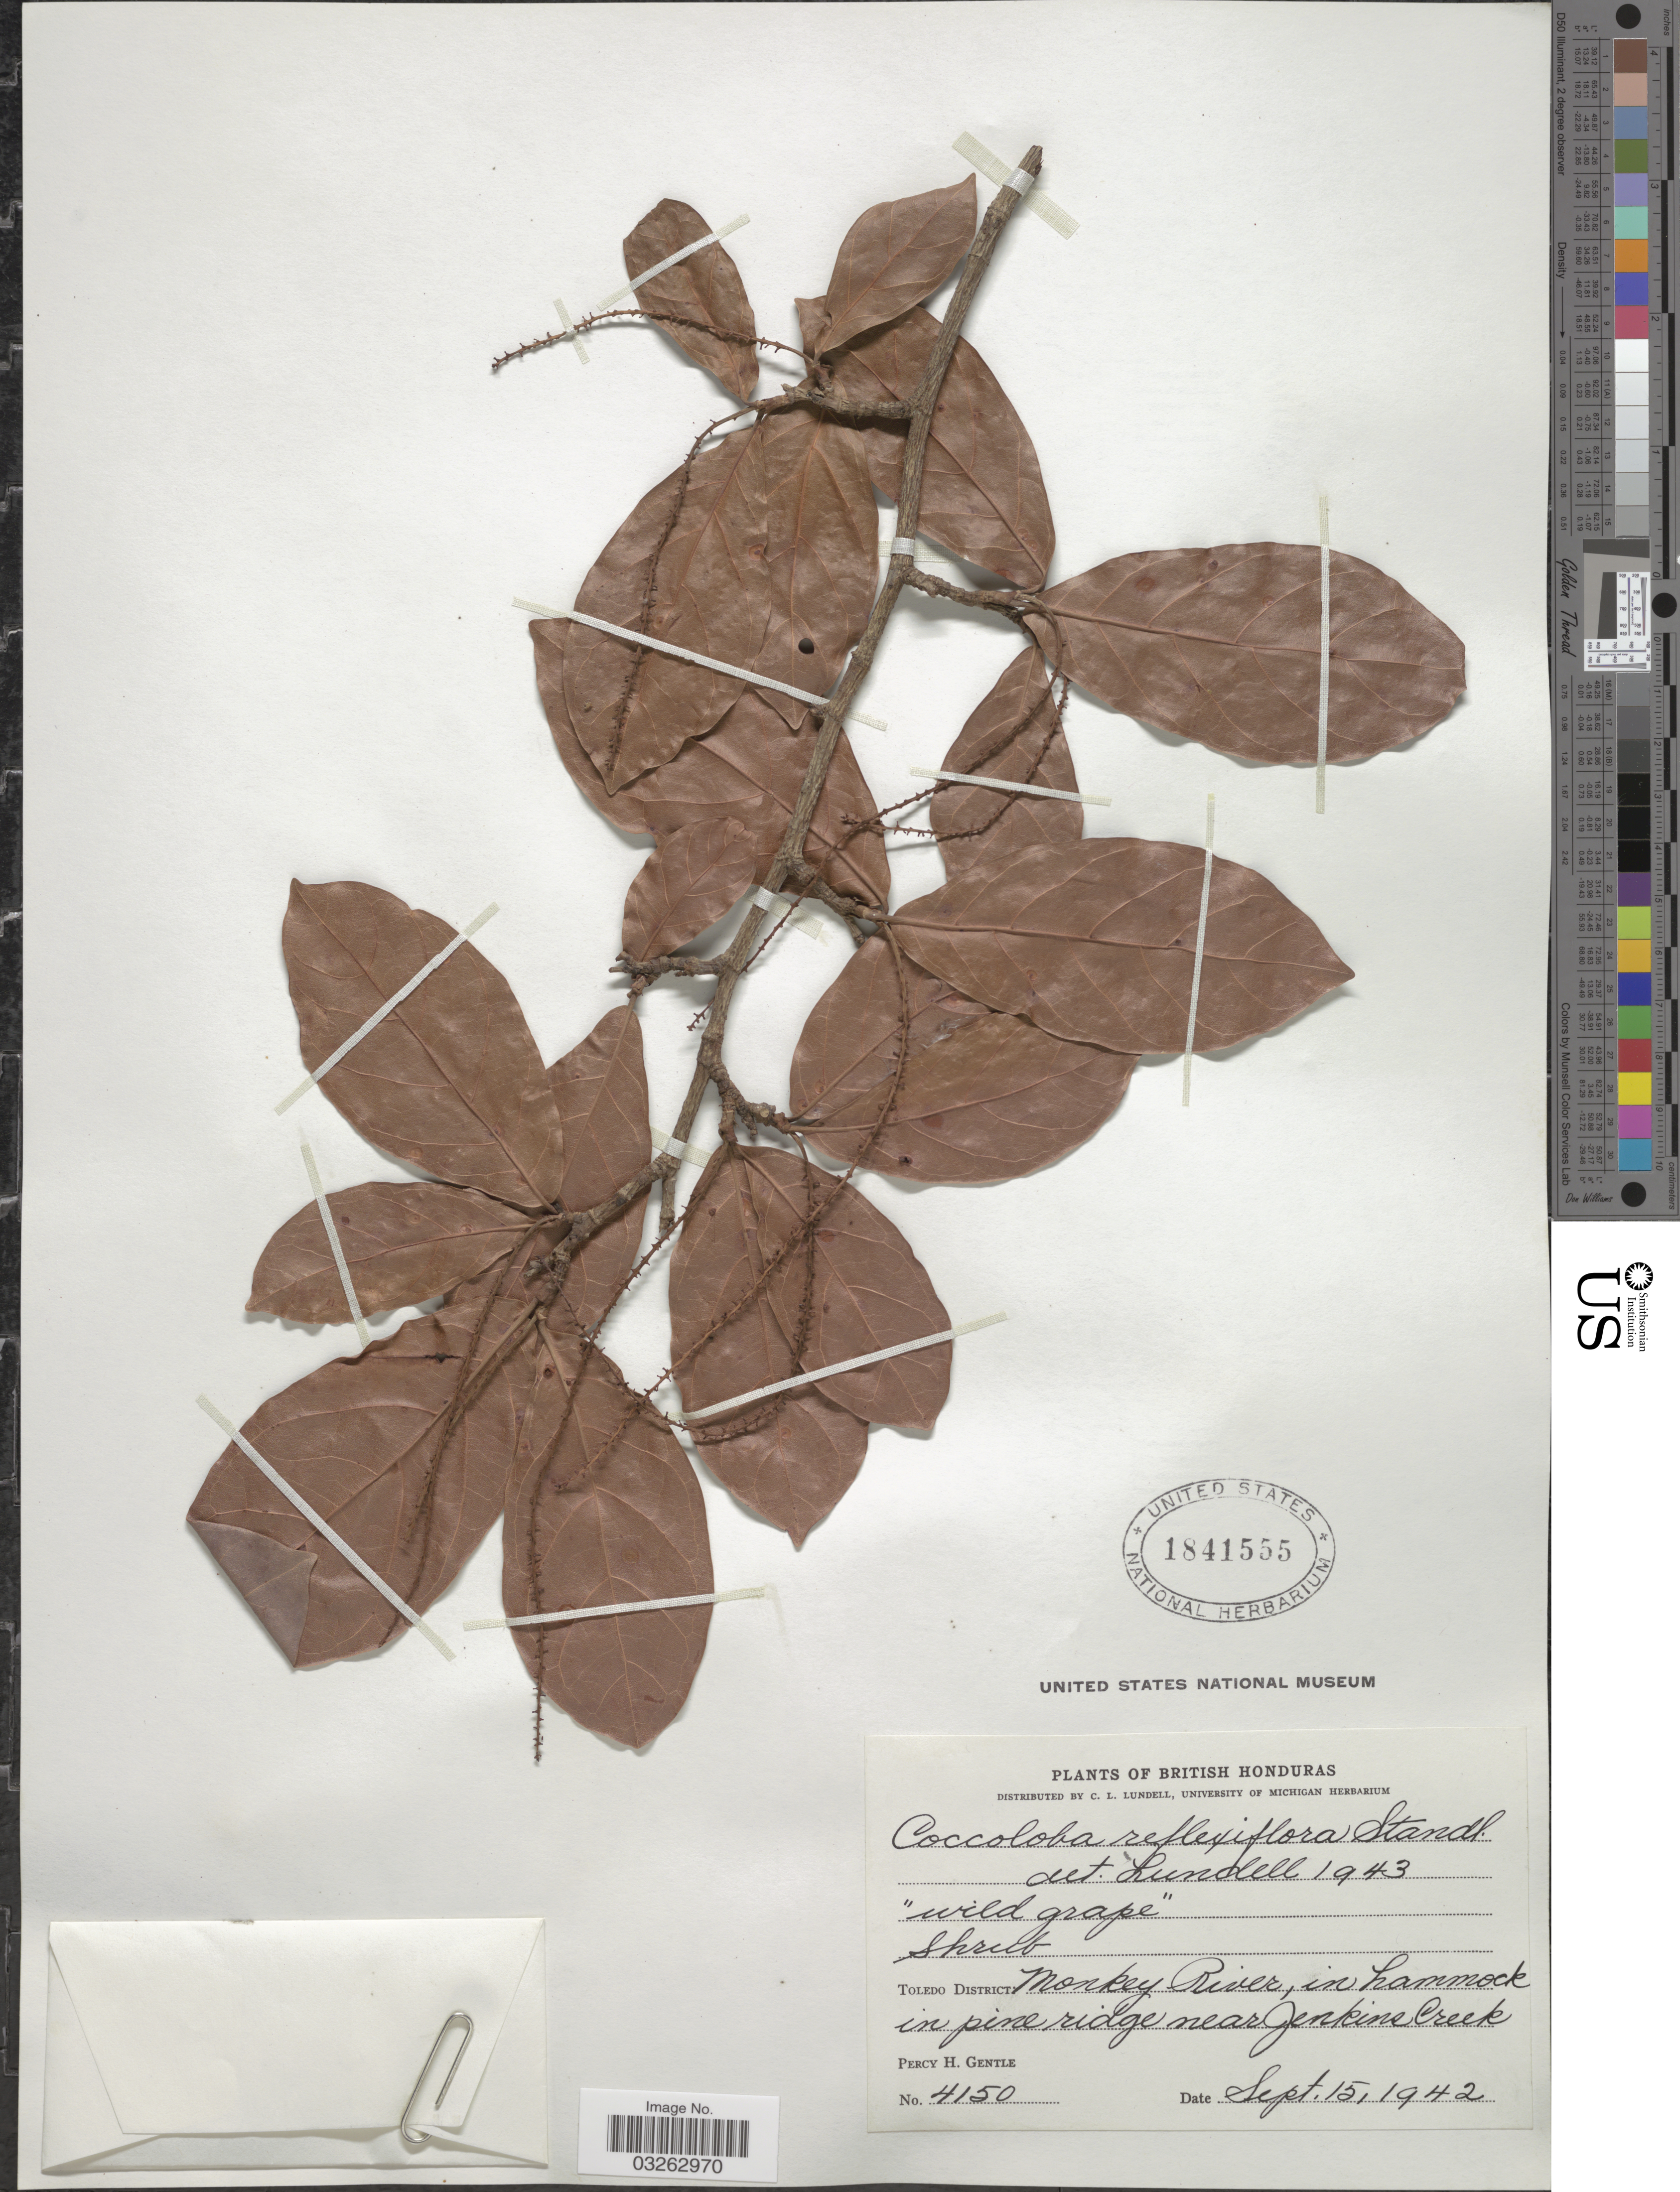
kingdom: Plantae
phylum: Tracheophyta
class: Magnoliopsida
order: Caryophyllales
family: Polygonaceae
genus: Coccoloba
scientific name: Coccoloba reflexiflora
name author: Standl.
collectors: P. H. Gentle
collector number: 4150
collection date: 1942-09-15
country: Belize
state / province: Toledo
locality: British Honduras. Toledo District. Money River, in hammock in pine ridge near Jenkins Creek.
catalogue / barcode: US 1841555